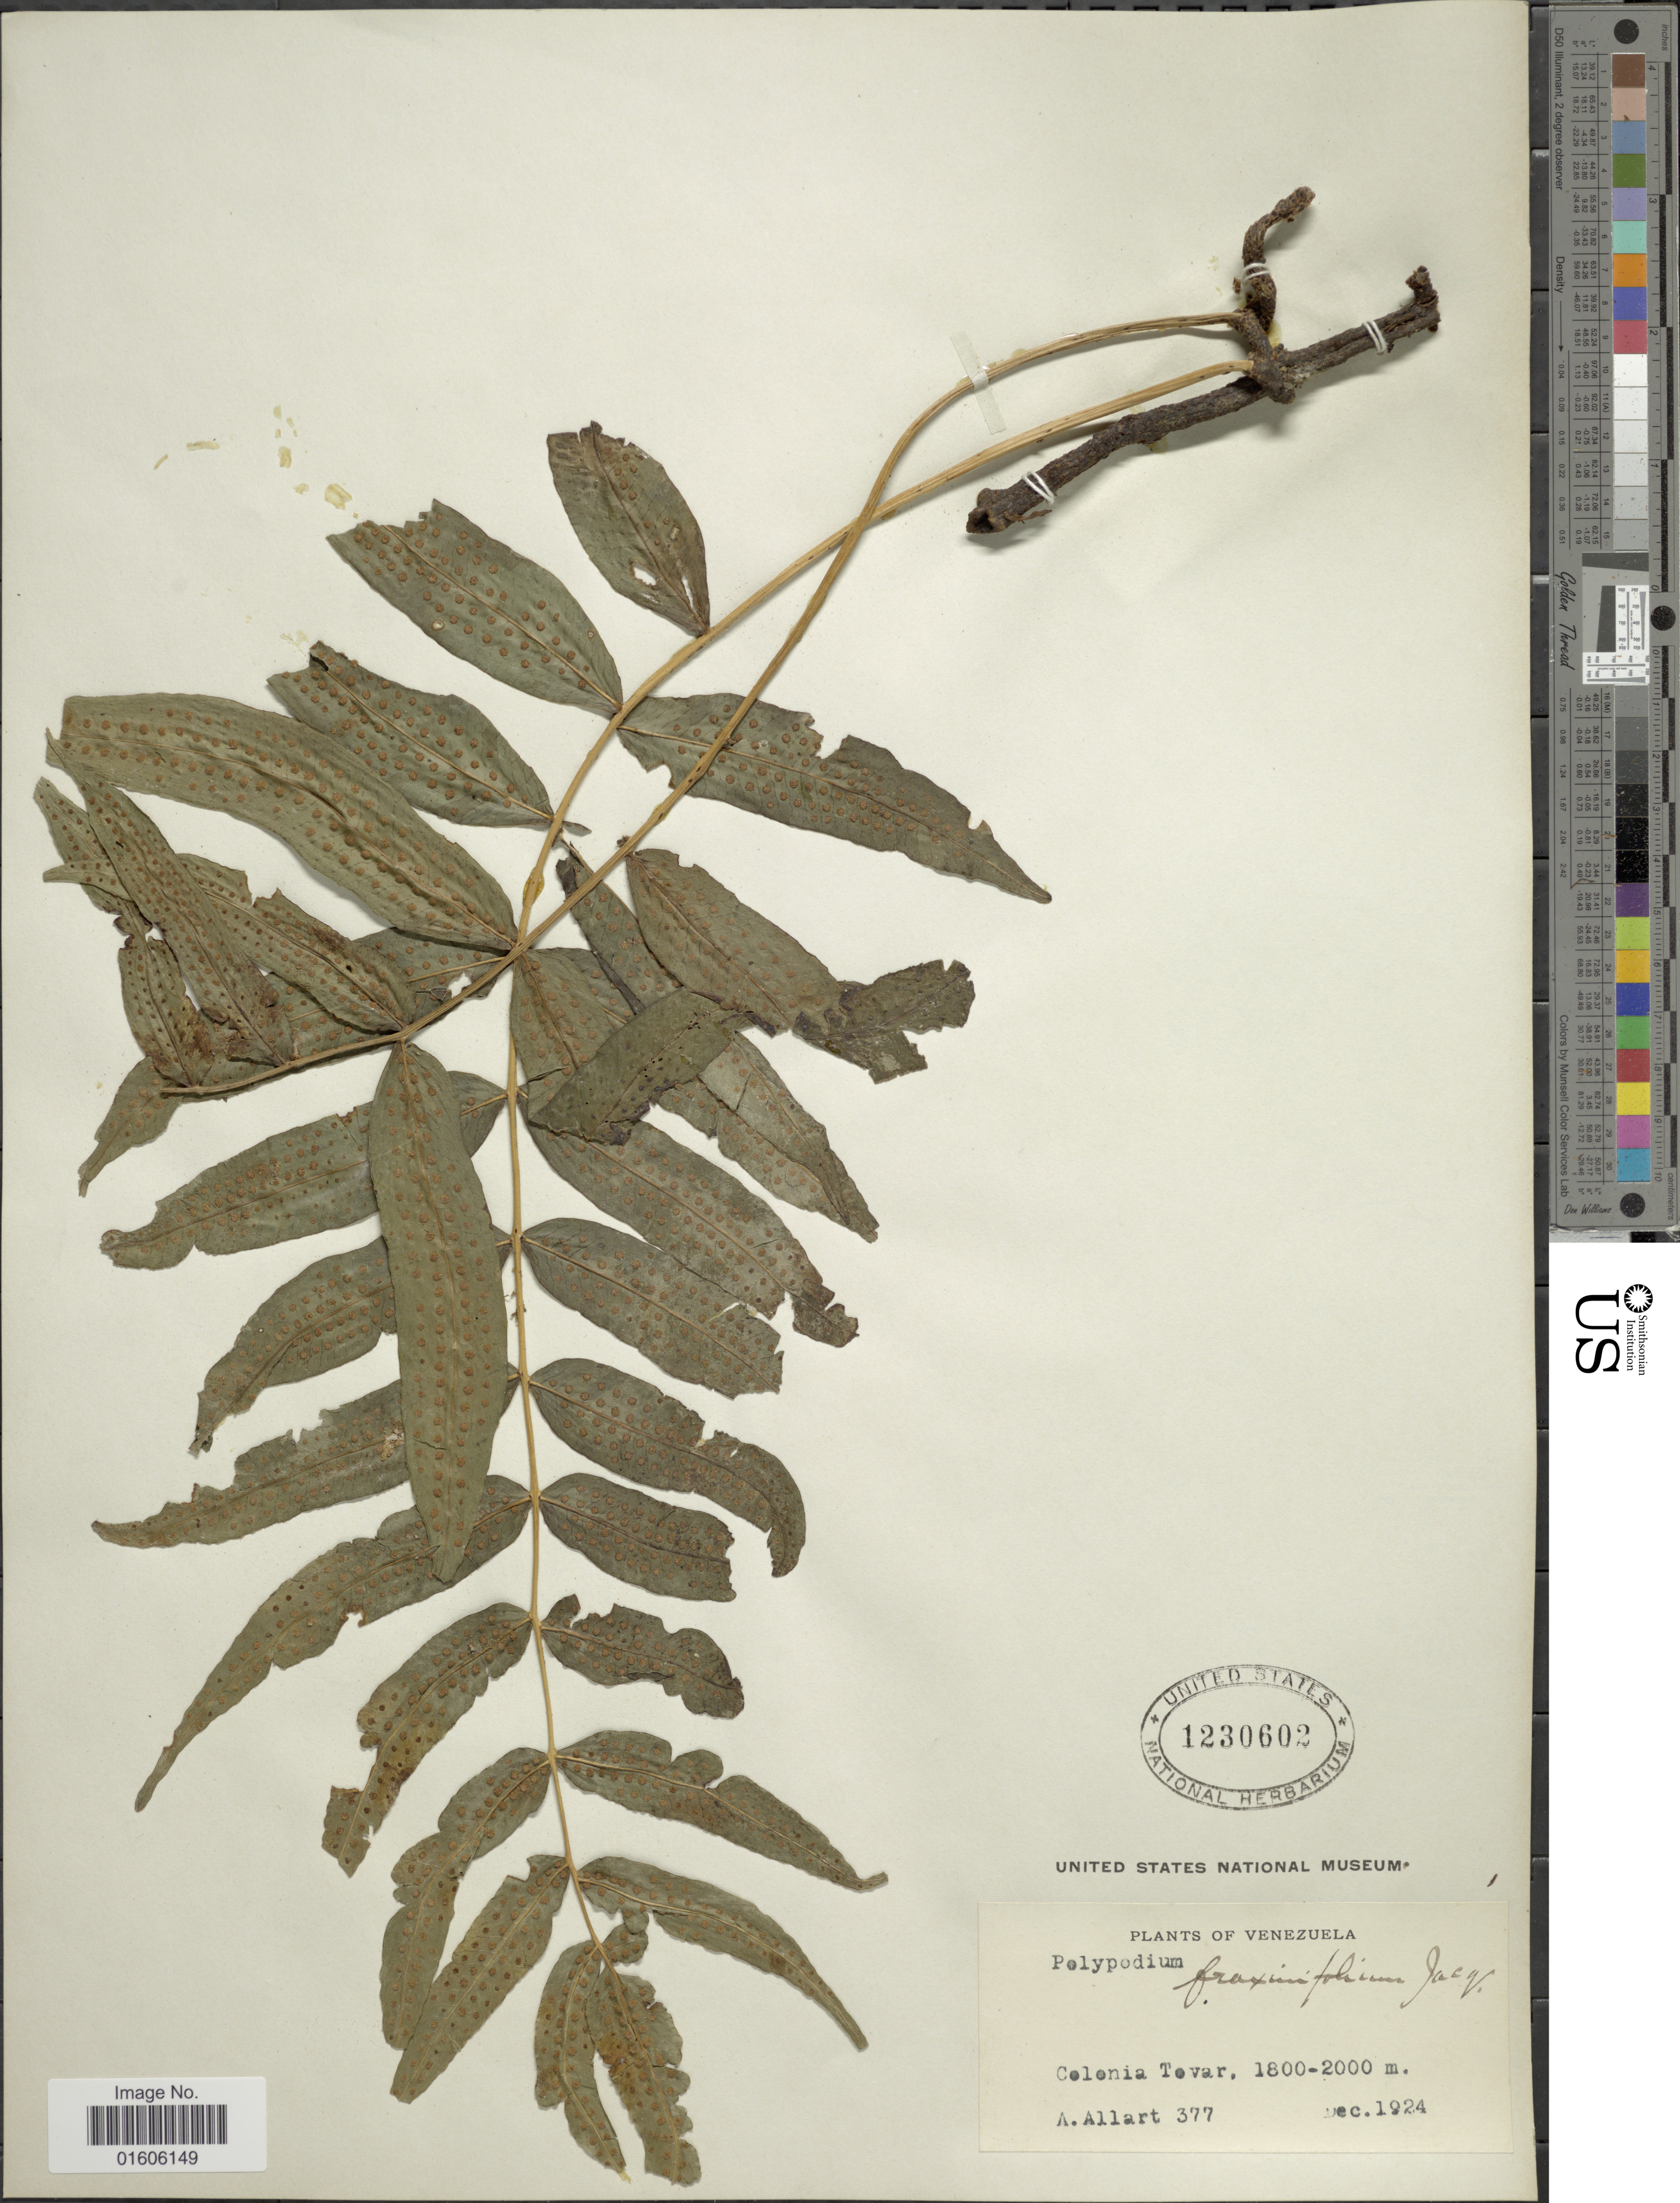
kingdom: Plantae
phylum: Tracheophyta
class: Polypodiopsida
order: Polypodiales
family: Polypodiaceae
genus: Serpocaulon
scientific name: Serpocaulon fraxinifolium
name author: (Jacq.) A.R. Sm.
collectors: A. Allart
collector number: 377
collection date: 1924-12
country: Venezuela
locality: Colonia Tovar.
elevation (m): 1800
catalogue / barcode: US 1230602